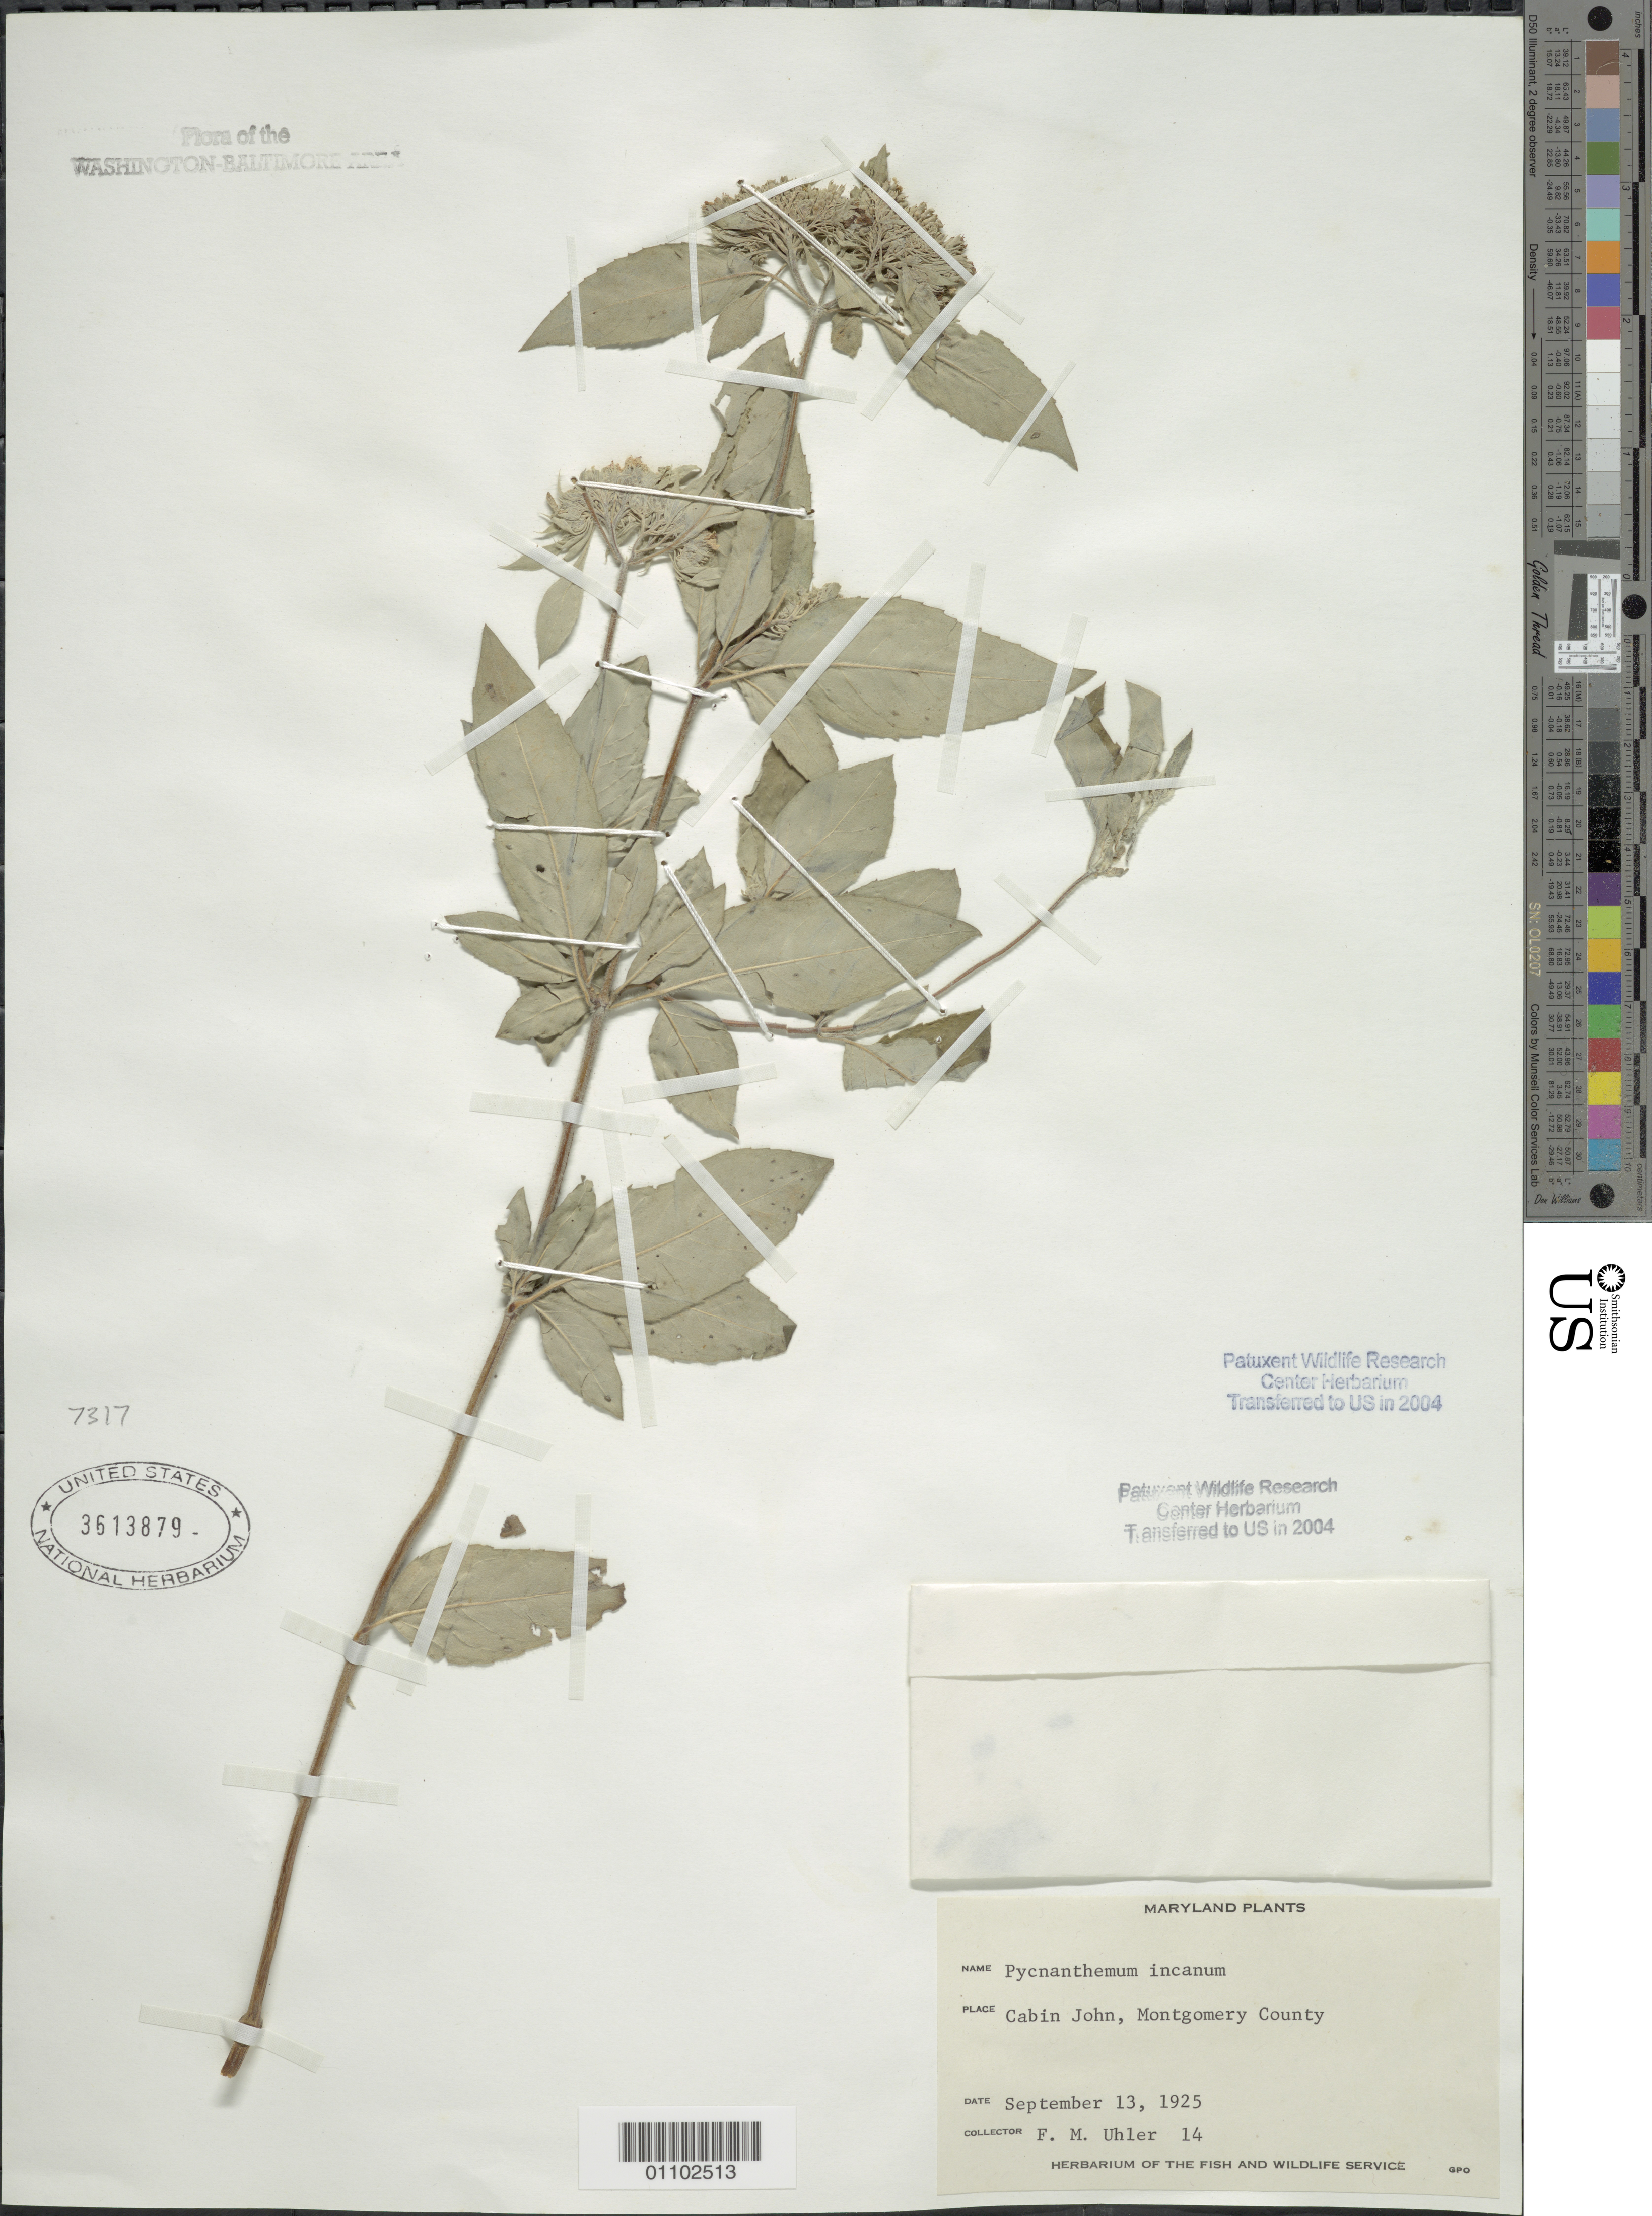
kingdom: Plantae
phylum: Tracheophyta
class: Magnoliopsida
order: Lamiales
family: Lamiaceae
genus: Pycnanthemum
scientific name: Pycnanthemum incanum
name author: (L.) Michx.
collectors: F. M. Uhler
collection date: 1925-09-13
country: United States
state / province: Maryland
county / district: Montgomery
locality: Cabin John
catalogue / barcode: US 3613879